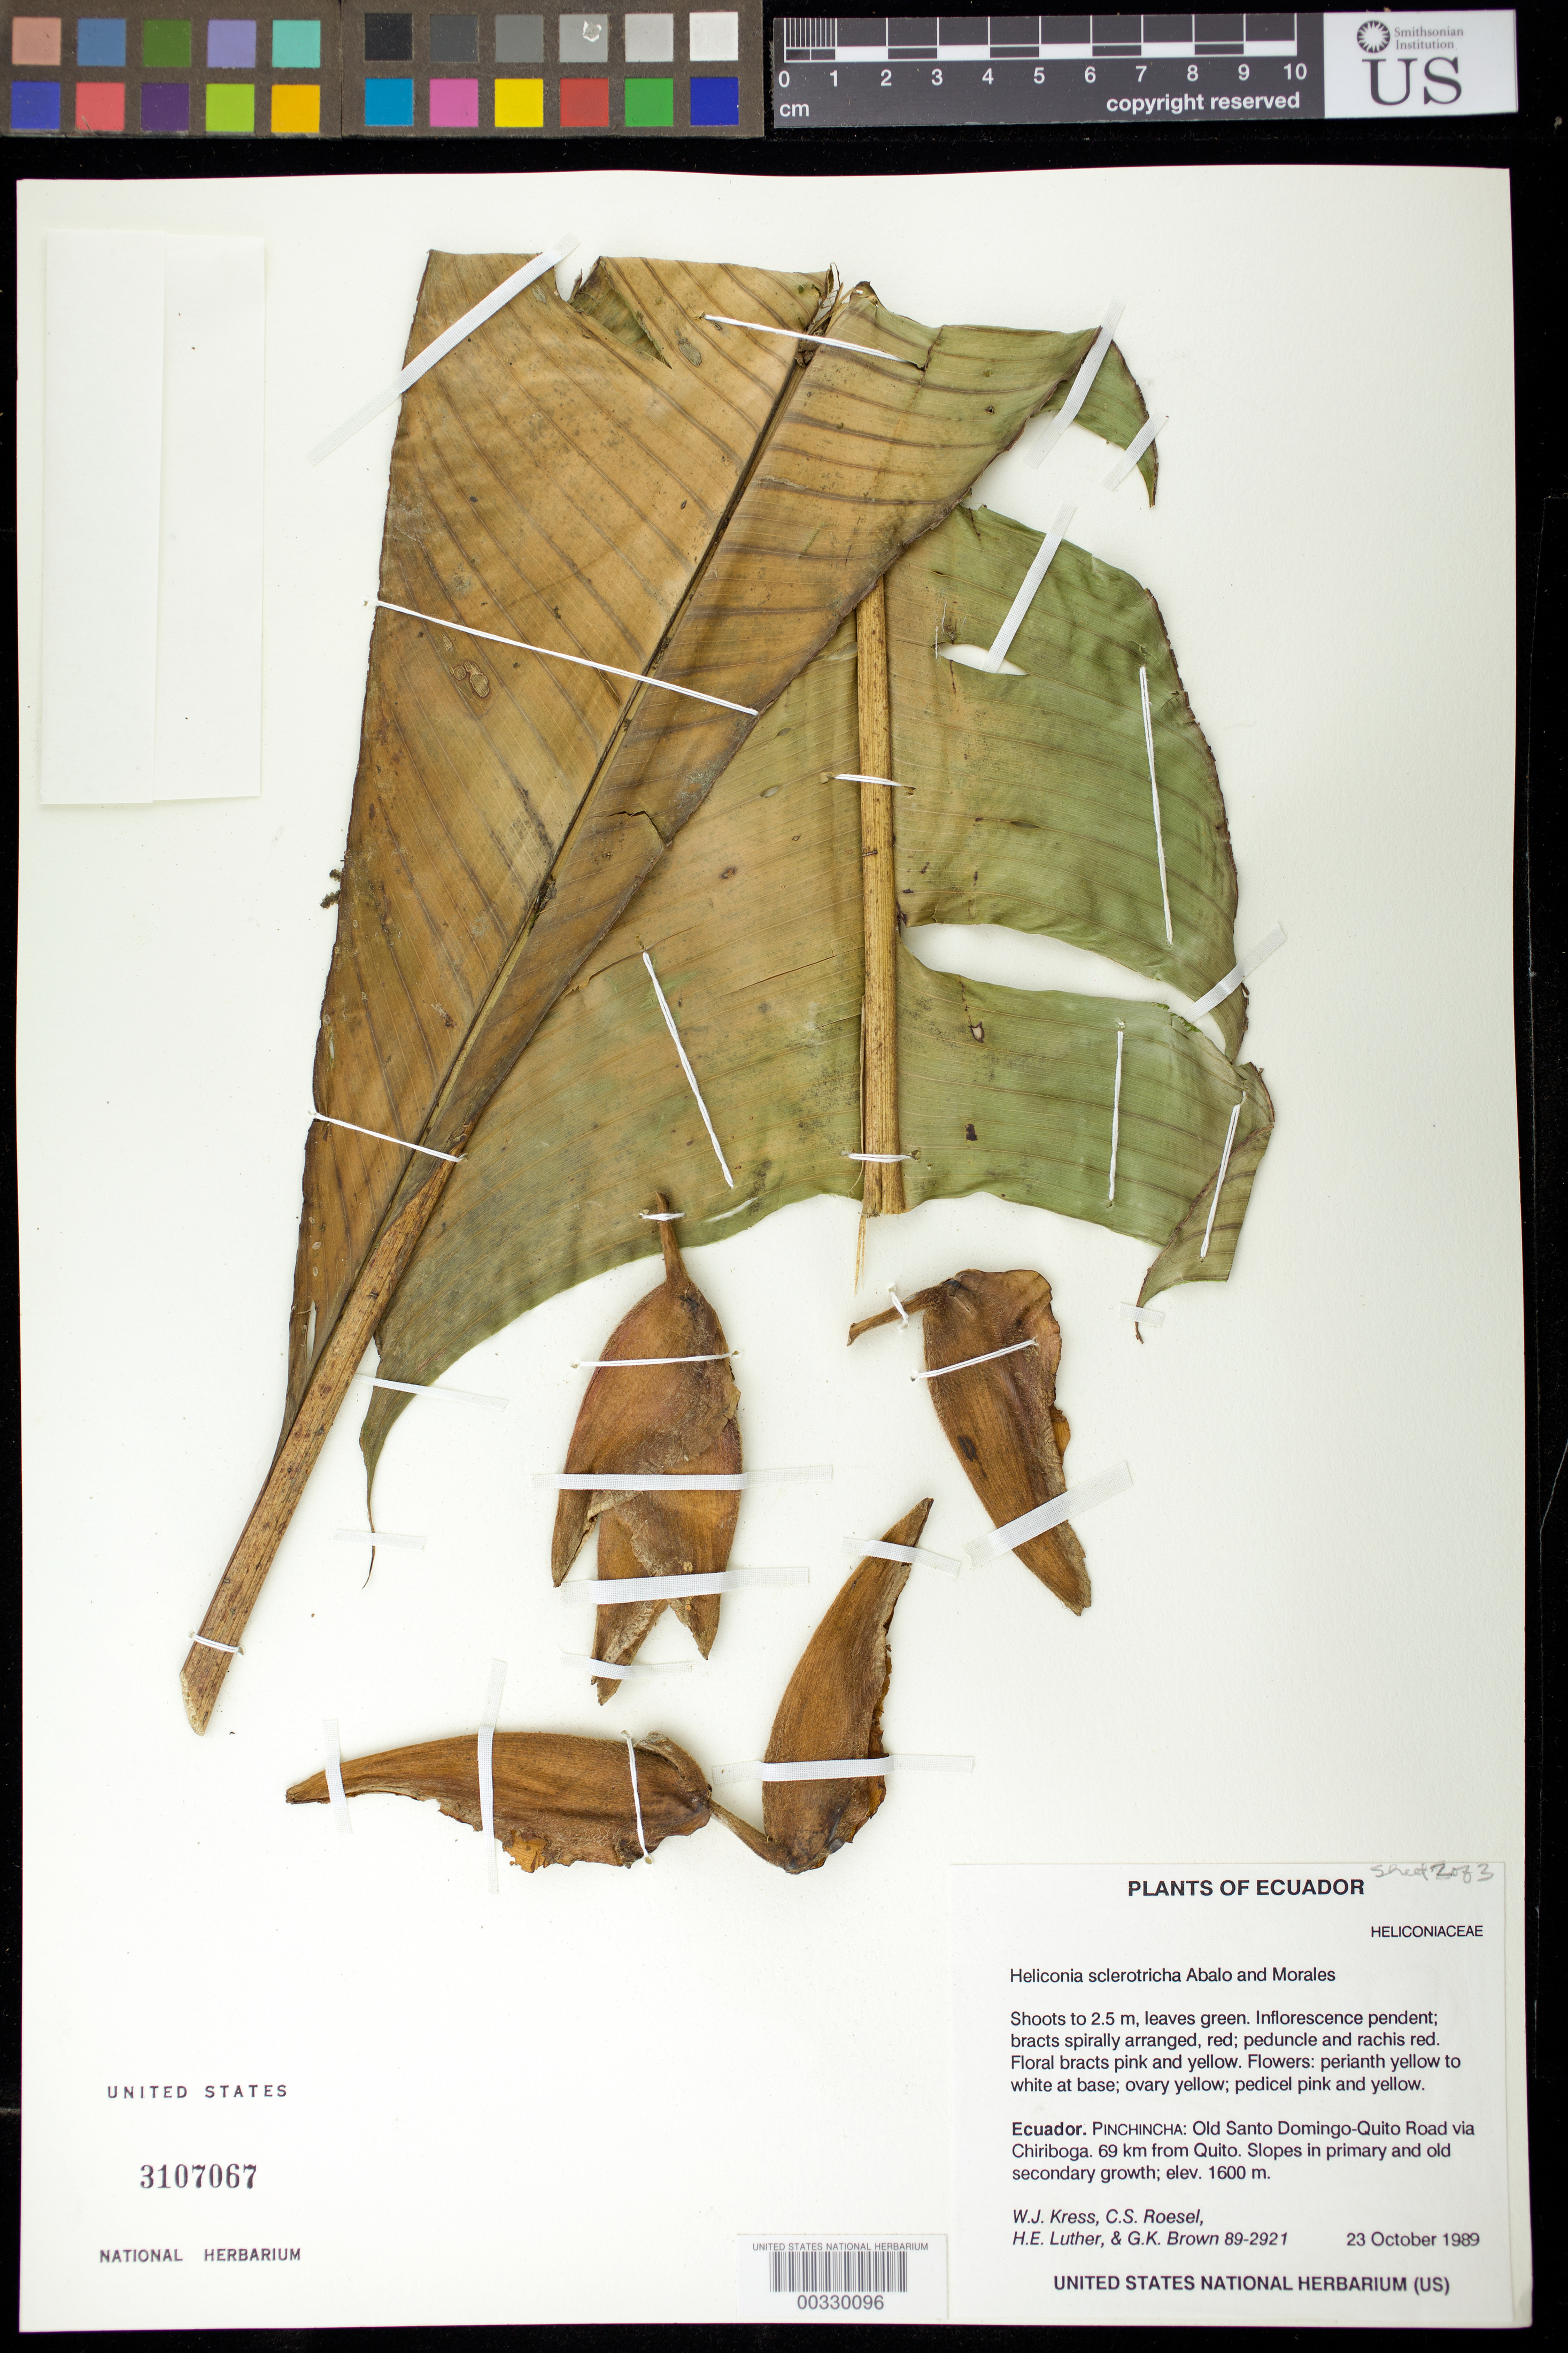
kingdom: Plantae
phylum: Tracheophyta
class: Liliopsida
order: Zingiberales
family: Heliconiaceae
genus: Heliconia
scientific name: Heliconia sclerotricha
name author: Abalo & G. Morales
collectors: W. J. Kress, C. S. Roesel, Harry E. Luther & G. K. Brown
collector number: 89-2921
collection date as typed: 23 Oct 1989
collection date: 1989-10-23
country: Ecuador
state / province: Pichincha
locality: Old Santo Domingo-quito road via chiriboga, 69 km from quito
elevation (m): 1600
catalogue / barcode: US 3107067